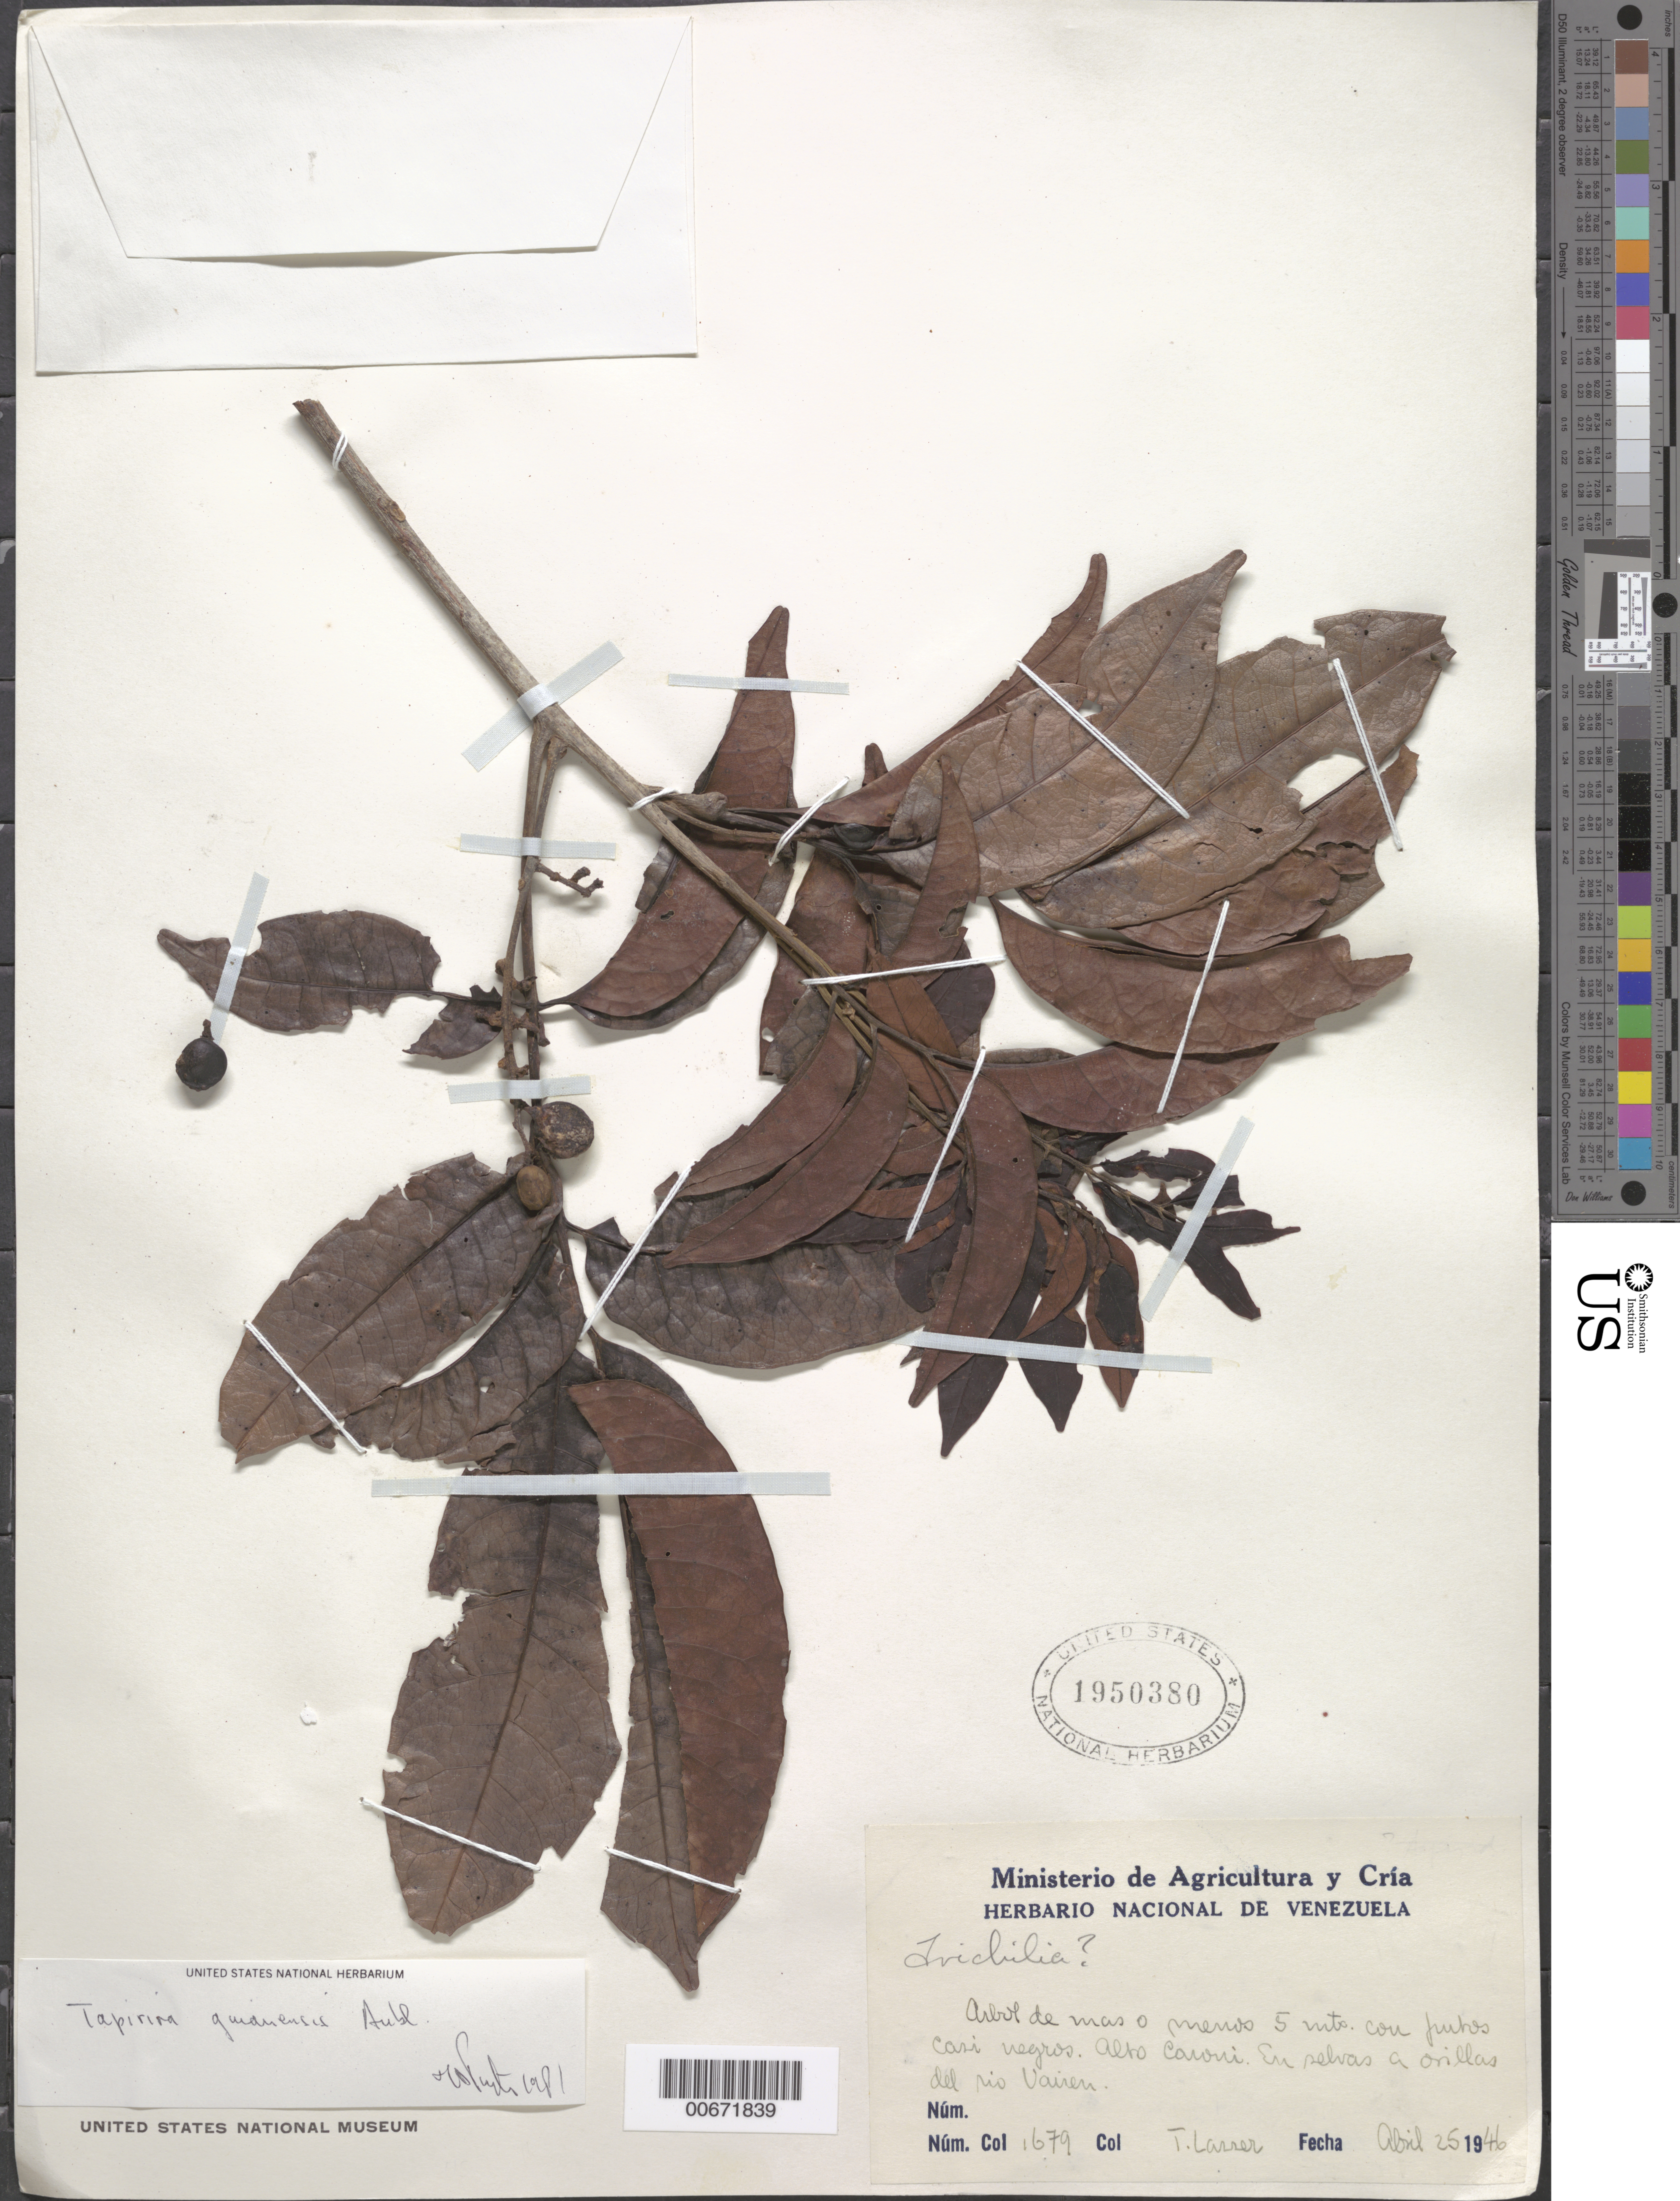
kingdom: Plantae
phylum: Tracheophyta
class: Magnoliopsida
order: Sapindales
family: Anacardiaceae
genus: Tapirira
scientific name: Tapirira guianensis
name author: Aubl.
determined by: Wurdack, John J., (US), US (UNITED STATES)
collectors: T. Lasser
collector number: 1679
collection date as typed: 25-Apr-46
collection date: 1946-04-25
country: Venezuela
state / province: Bolívar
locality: Alto Caroní, Río Uairén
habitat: Forest bordering Rio Vairen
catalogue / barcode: US 1950380